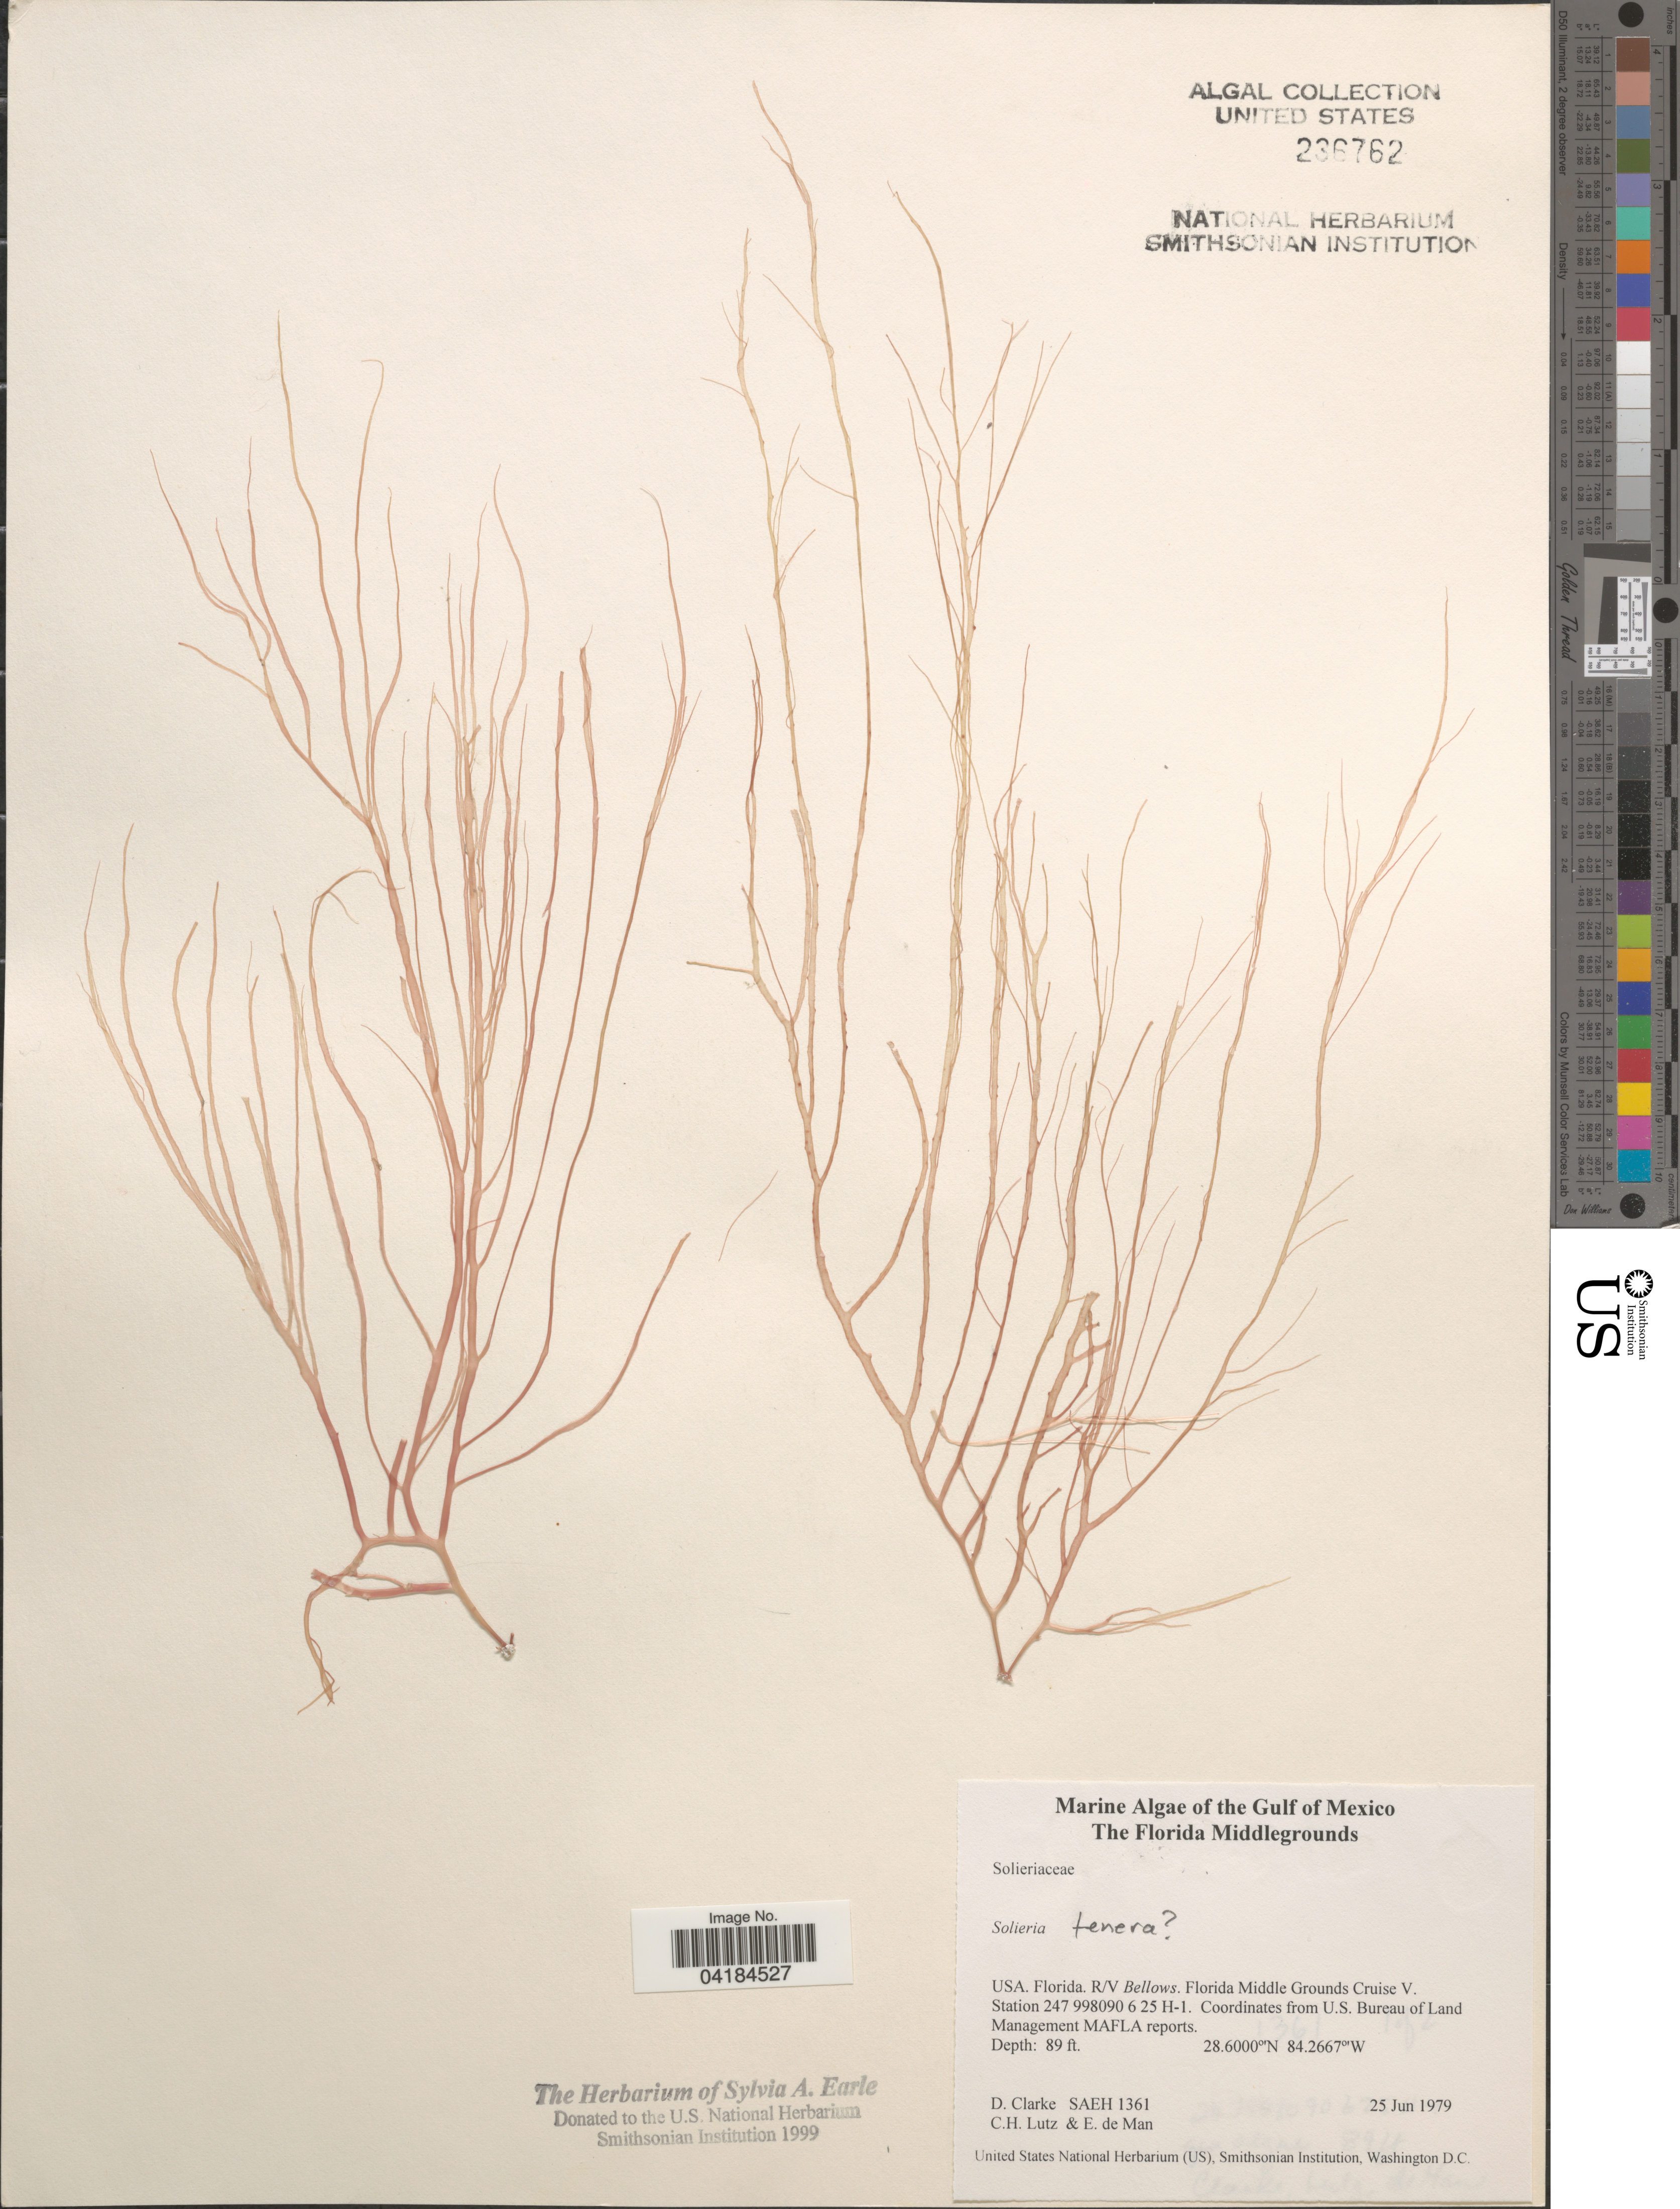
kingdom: Plantae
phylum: Rhodophyta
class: Florideophyceae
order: Gigartinales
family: Solieriaceae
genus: Solieria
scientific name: Solieria filiformis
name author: (Kütz.) P.W. Gabrielson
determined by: Algae name updating Project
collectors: D. Clarke, C. Lutz & E. de Man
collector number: SAEH1361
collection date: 1979-06-25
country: United States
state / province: Florida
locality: The Gulf of Mexico. The Florida Middlegrounds. R/V Bellows. Florida Middle Grounds Cruise V. Station 247 998090 6 25 H-1. Coordinates from U.S. Bureau of Land Management MAFLA reports.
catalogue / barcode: US 236762